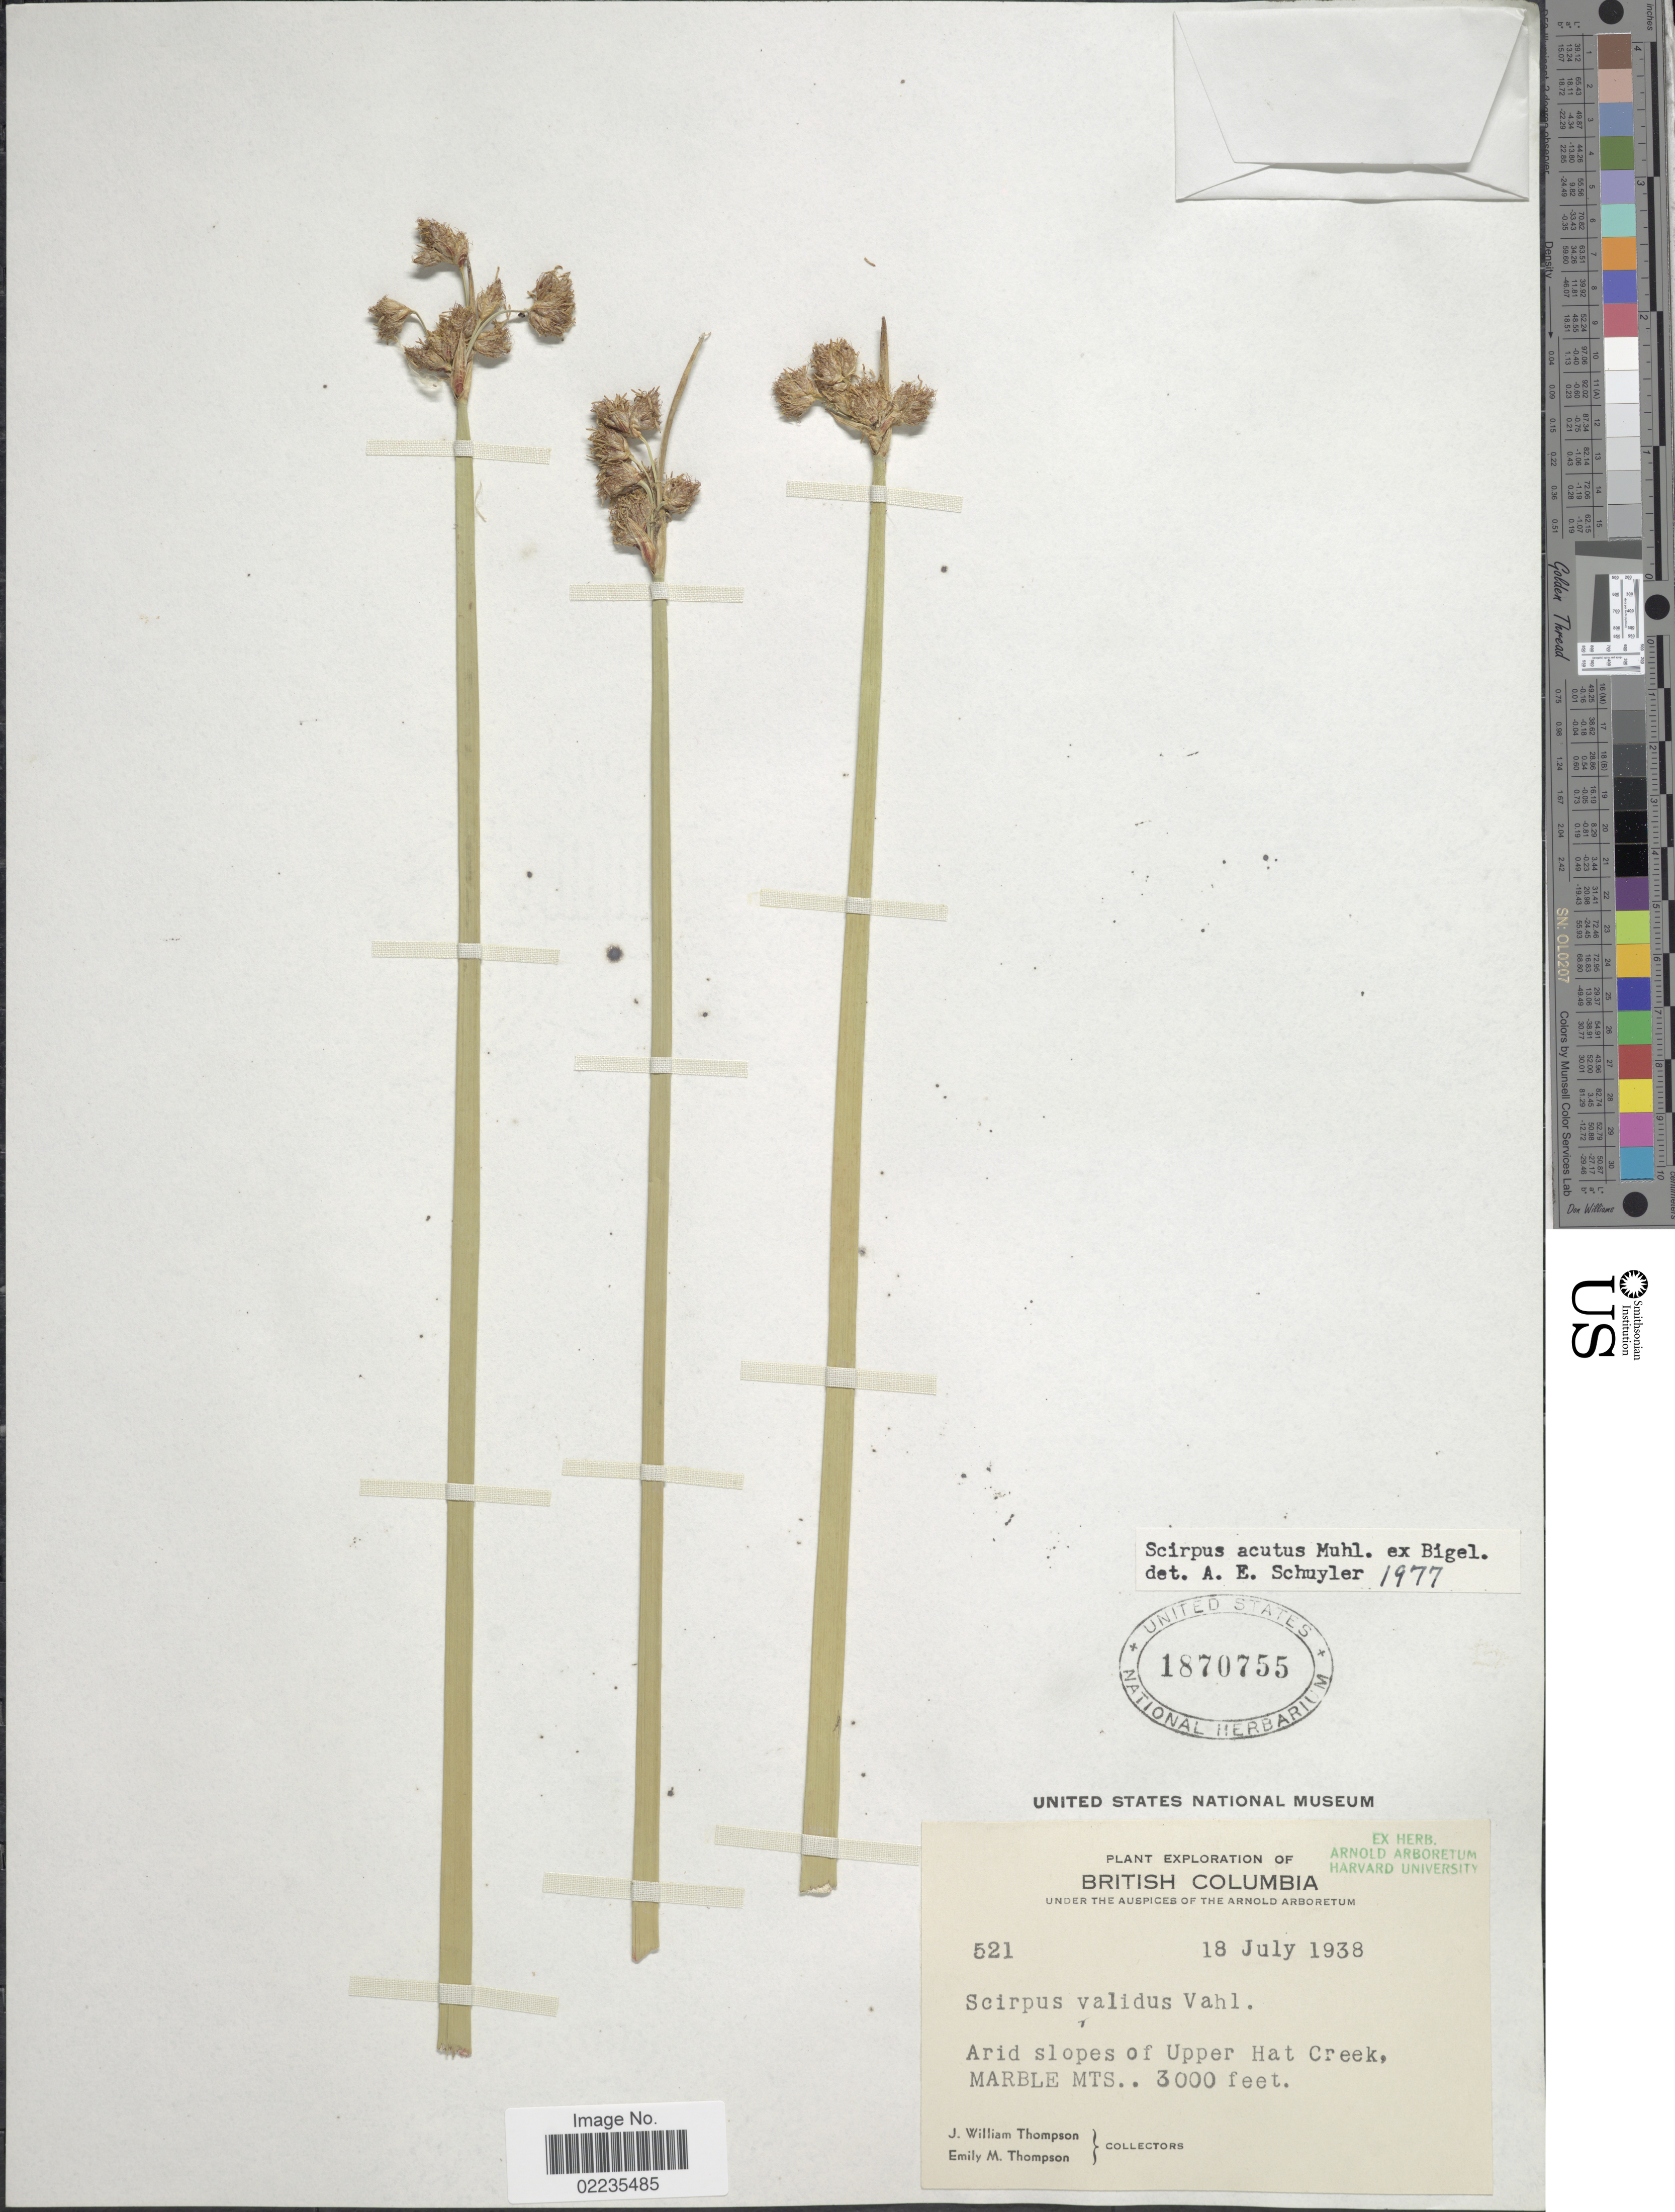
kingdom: Plantae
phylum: Tracheophyta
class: Liliopsida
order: Poales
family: Cyperaceae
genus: Schoenoplectus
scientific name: Schoenoplectus acutus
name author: (Muhl. ex Bigelow) Á. Löve & D. Löve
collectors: J. W. Thompson & E. M. Thompson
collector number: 521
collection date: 1938-07-18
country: Canada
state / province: British Columbia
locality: Arid slopes of Upper Hat Creek, Marble Mts.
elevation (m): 914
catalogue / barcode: US 1870755